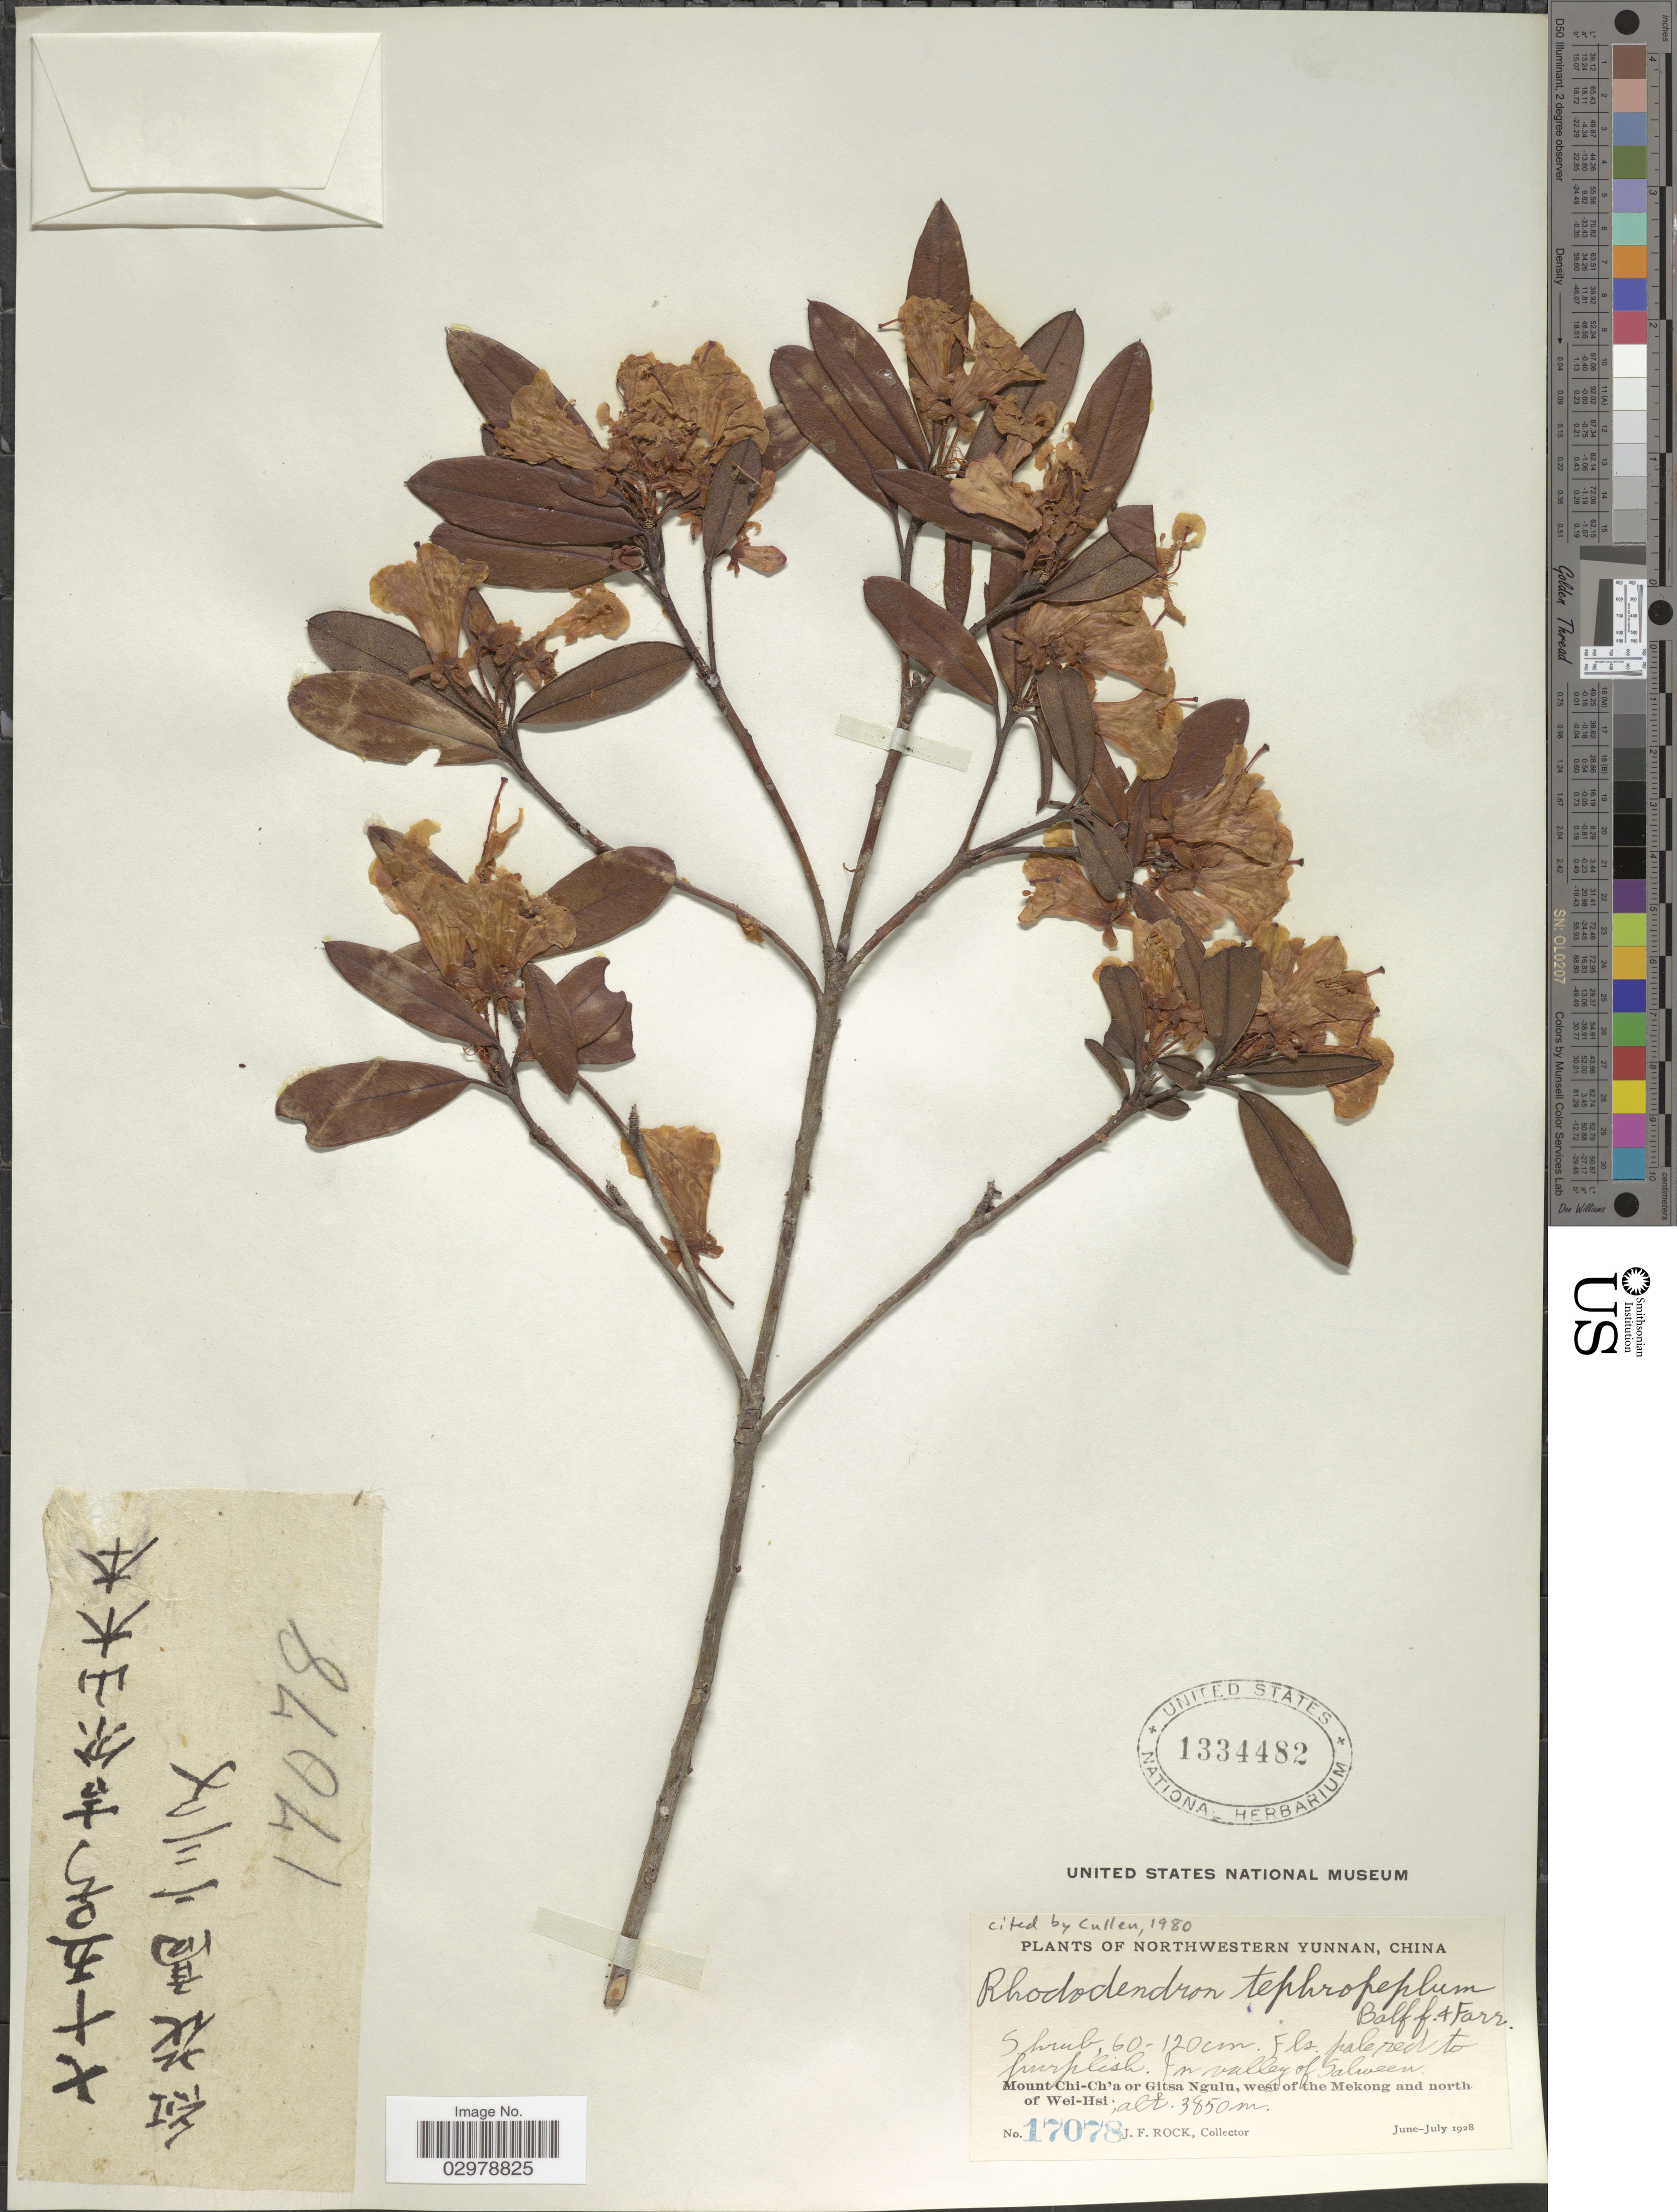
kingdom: Plantae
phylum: Tracheophyta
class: Magnoliopsida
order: Ericales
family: Ericaceae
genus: Rhododendron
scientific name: Rhododendron tephropeplum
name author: Balf. f. & Farrer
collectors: J. Rock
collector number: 17078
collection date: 1928-06/1928-07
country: China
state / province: Yunnan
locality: Northwestern Yunnan. In valley of Salween. Mount Chi-Ch'a or Gitsa Ngulu, west of the Mekong and north of Wei-Hsi.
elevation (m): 3850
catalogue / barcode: US 1334482